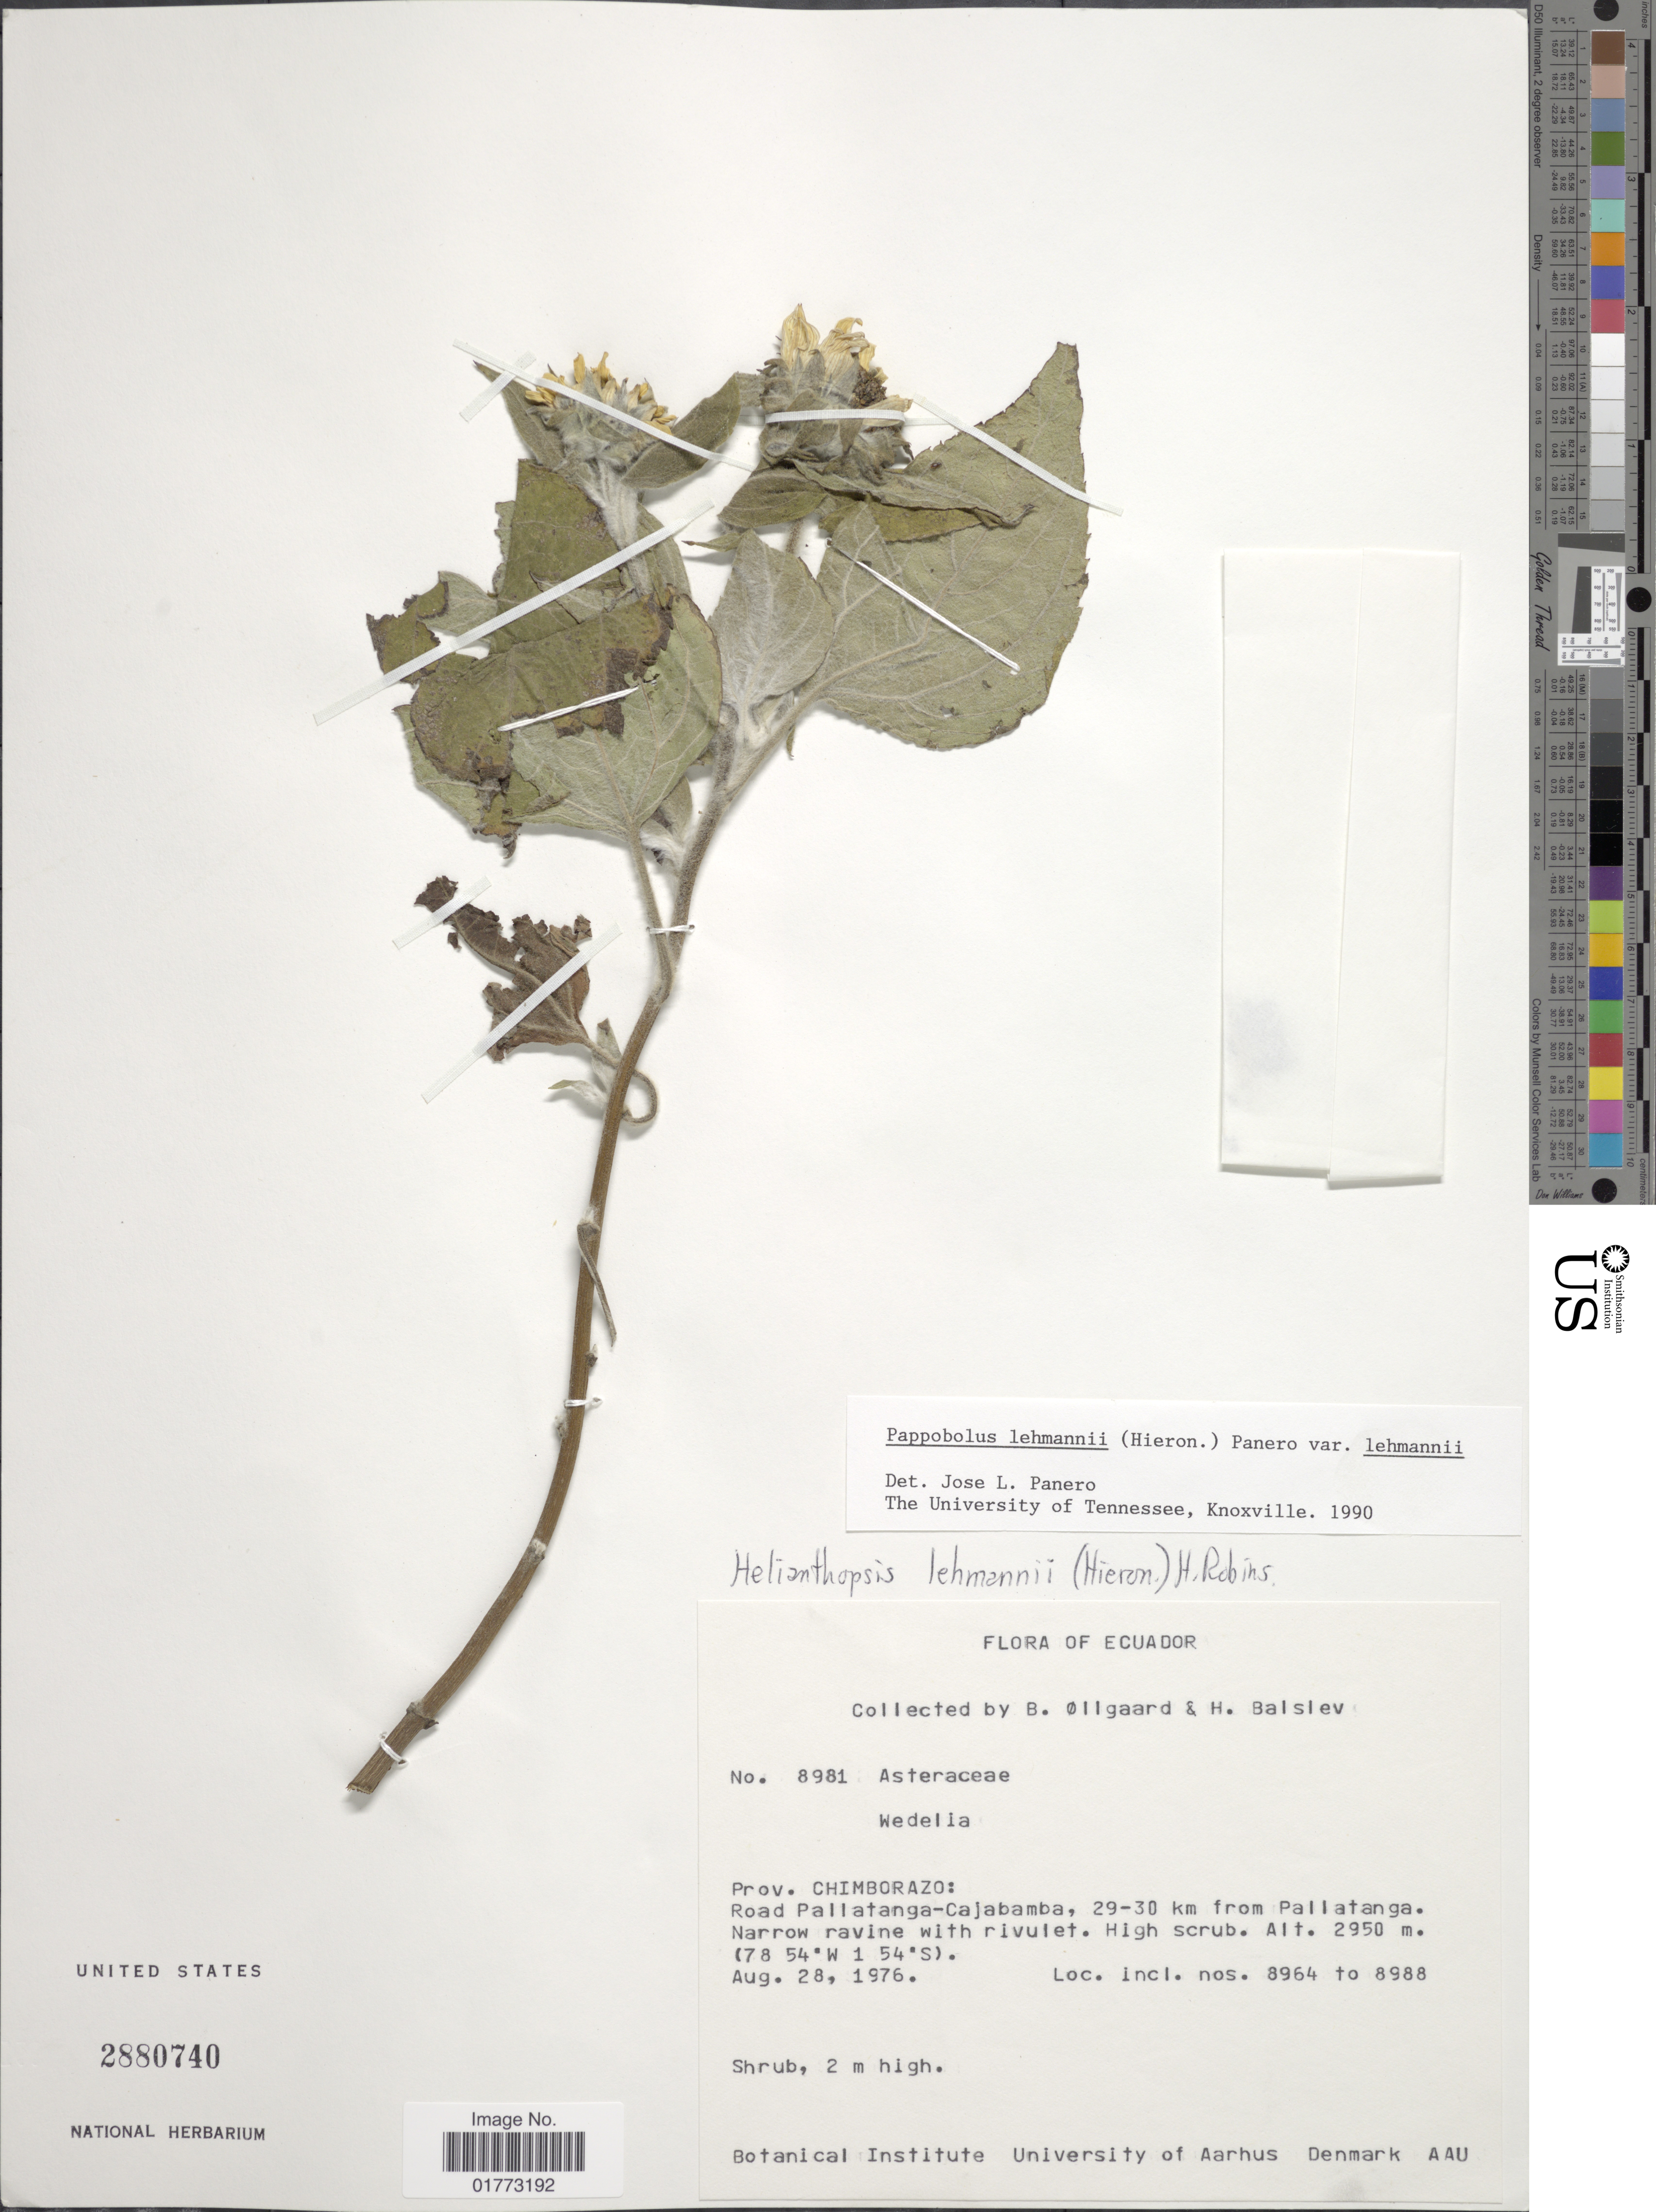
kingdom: Plantae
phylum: Tracheophyta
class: Magnoliopsida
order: Asterales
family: Asteraceae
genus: Pappobolus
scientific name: Pappobolus lehmannii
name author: (Hieron.) Panero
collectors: B. Øllgaard & H. Balslev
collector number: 8981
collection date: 1976-08-28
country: Ecuador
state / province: Chimborazo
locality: Road Pallatanga- Cajabamba, 29-30 km from Pallatanga, Narrow ravine with rivulet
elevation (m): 2950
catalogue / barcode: US 2880740